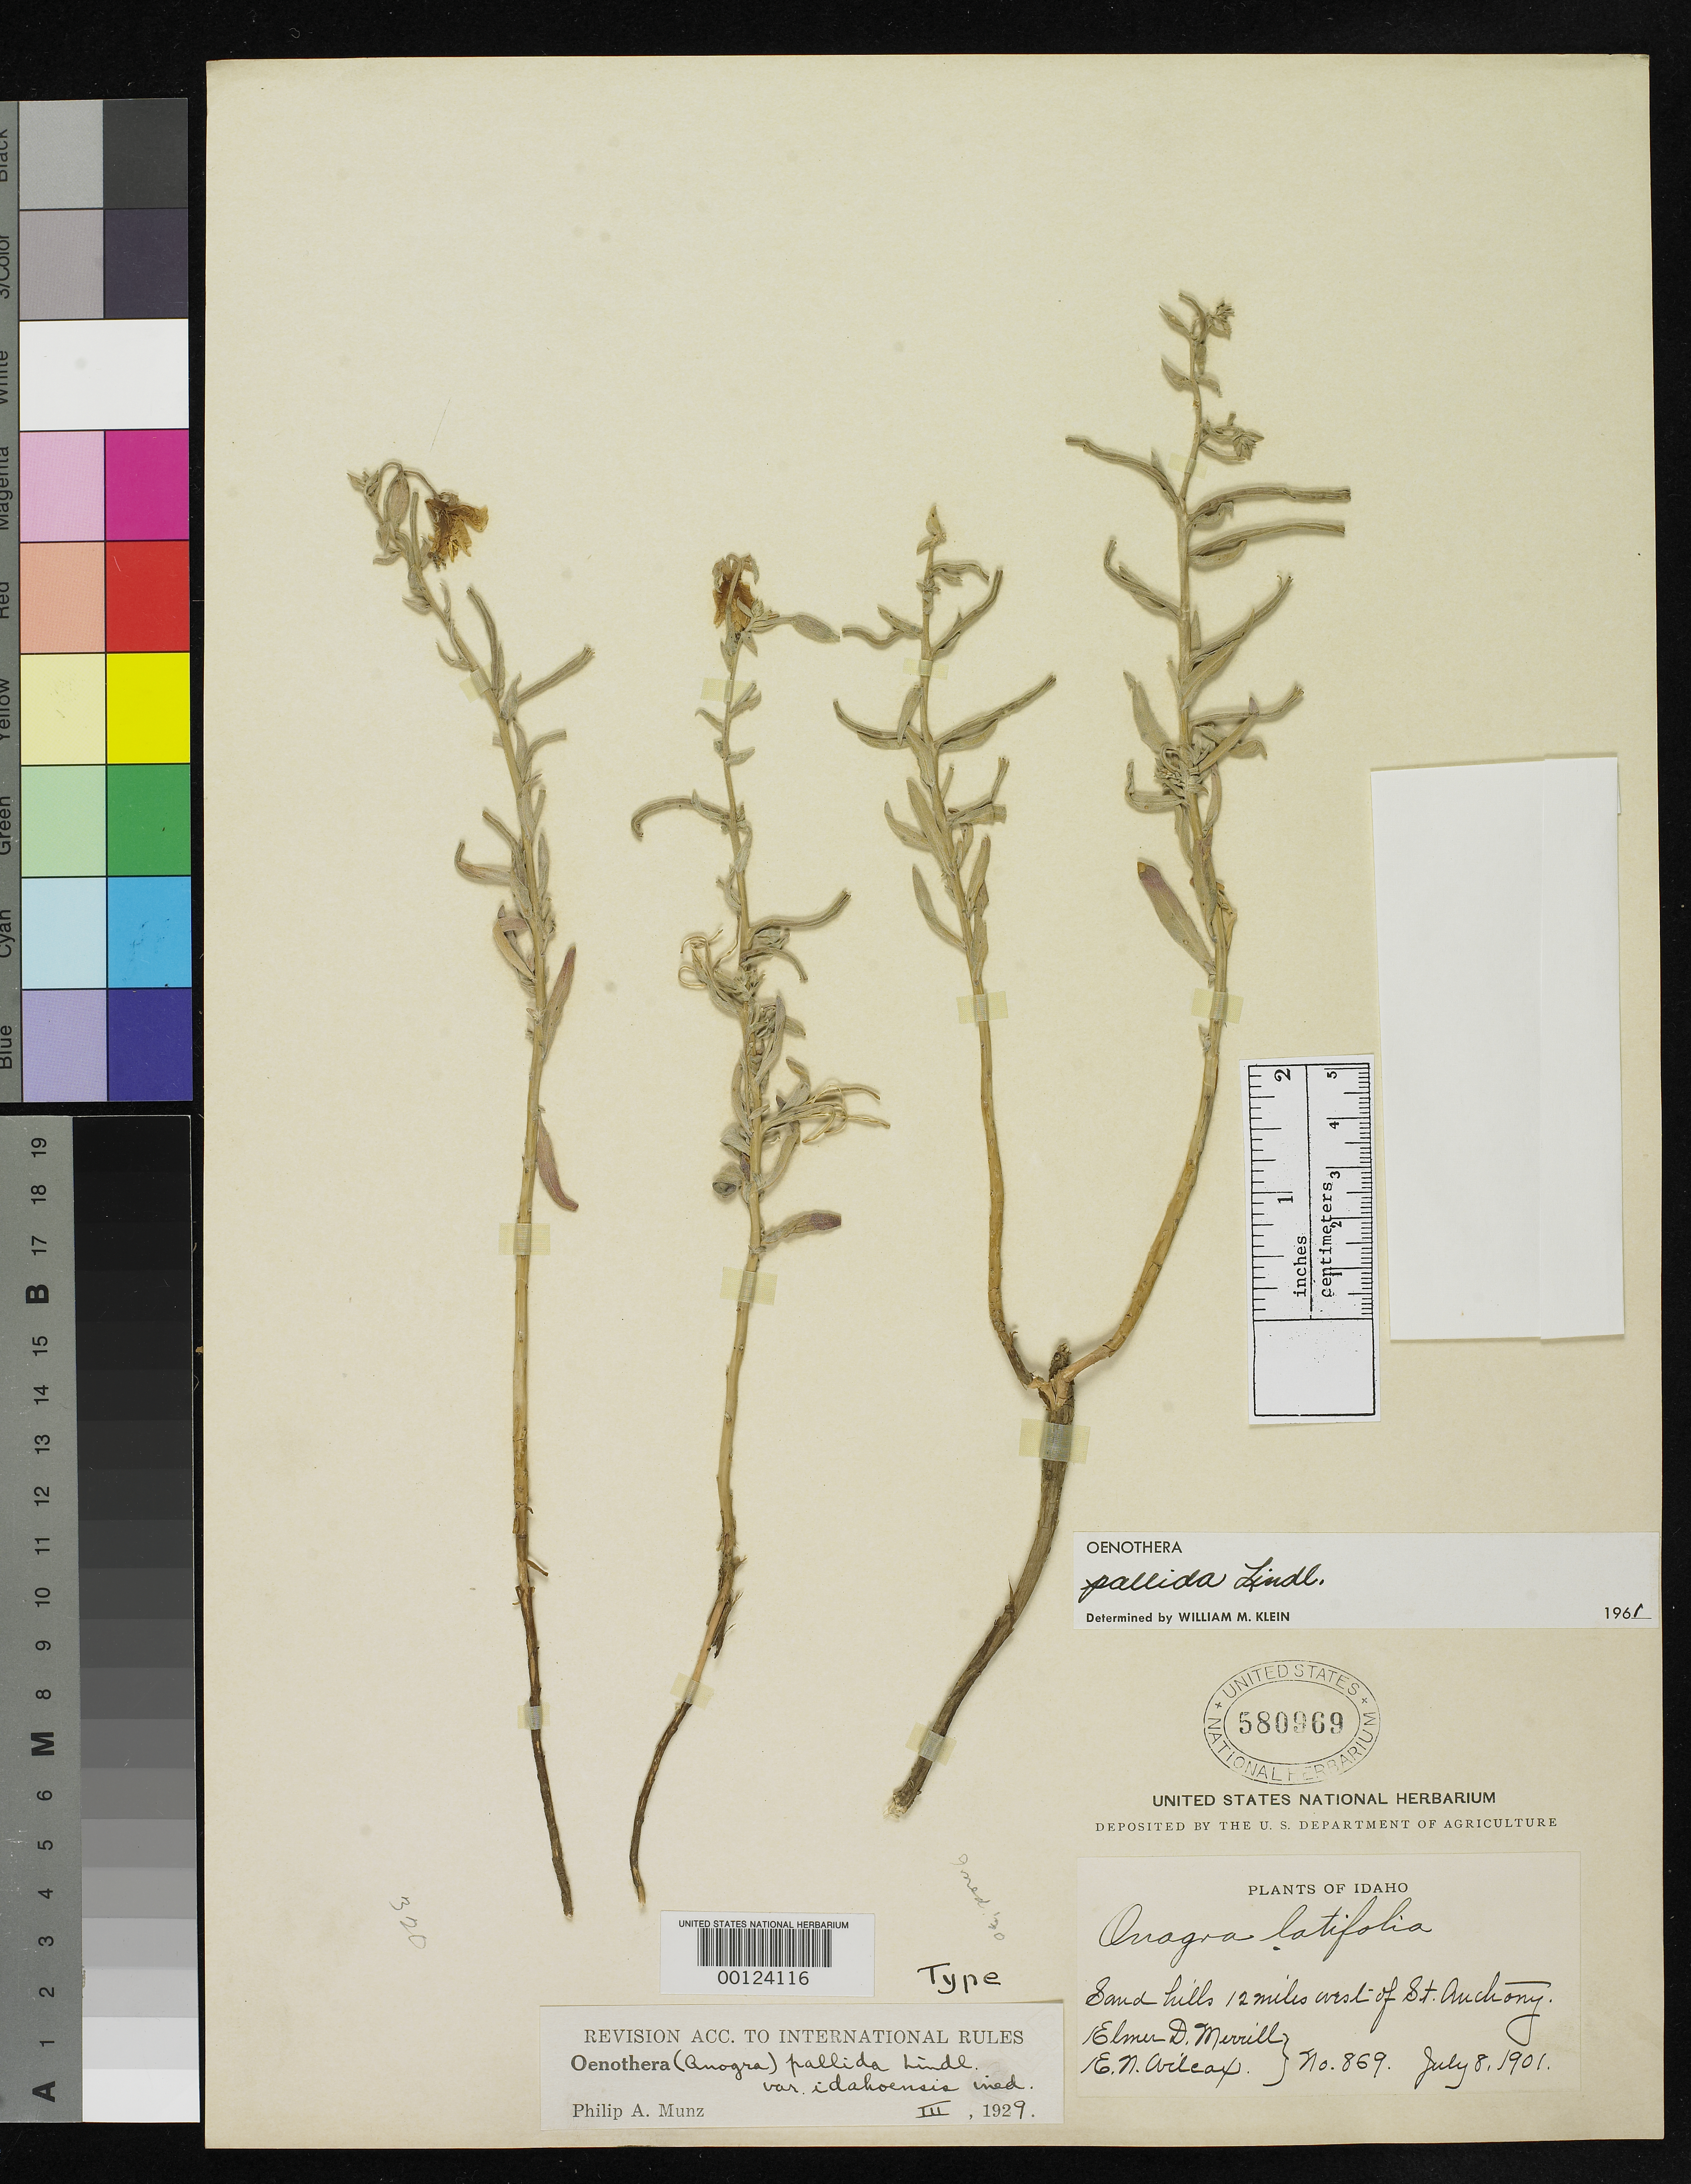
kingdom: Plantae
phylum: Tracheophyta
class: Magnoliopsida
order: Myrtales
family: Onagraceae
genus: Oenothera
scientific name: Oenothera pallida var. idahoensis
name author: Munz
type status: Holotype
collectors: E. D. Merrill & E. Wilcox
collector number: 869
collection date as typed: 08 Jul 1901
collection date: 1901-07-08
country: United States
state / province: Idaho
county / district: Fremont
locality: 12 mi W of St. Anthony.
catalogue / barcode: US 580969